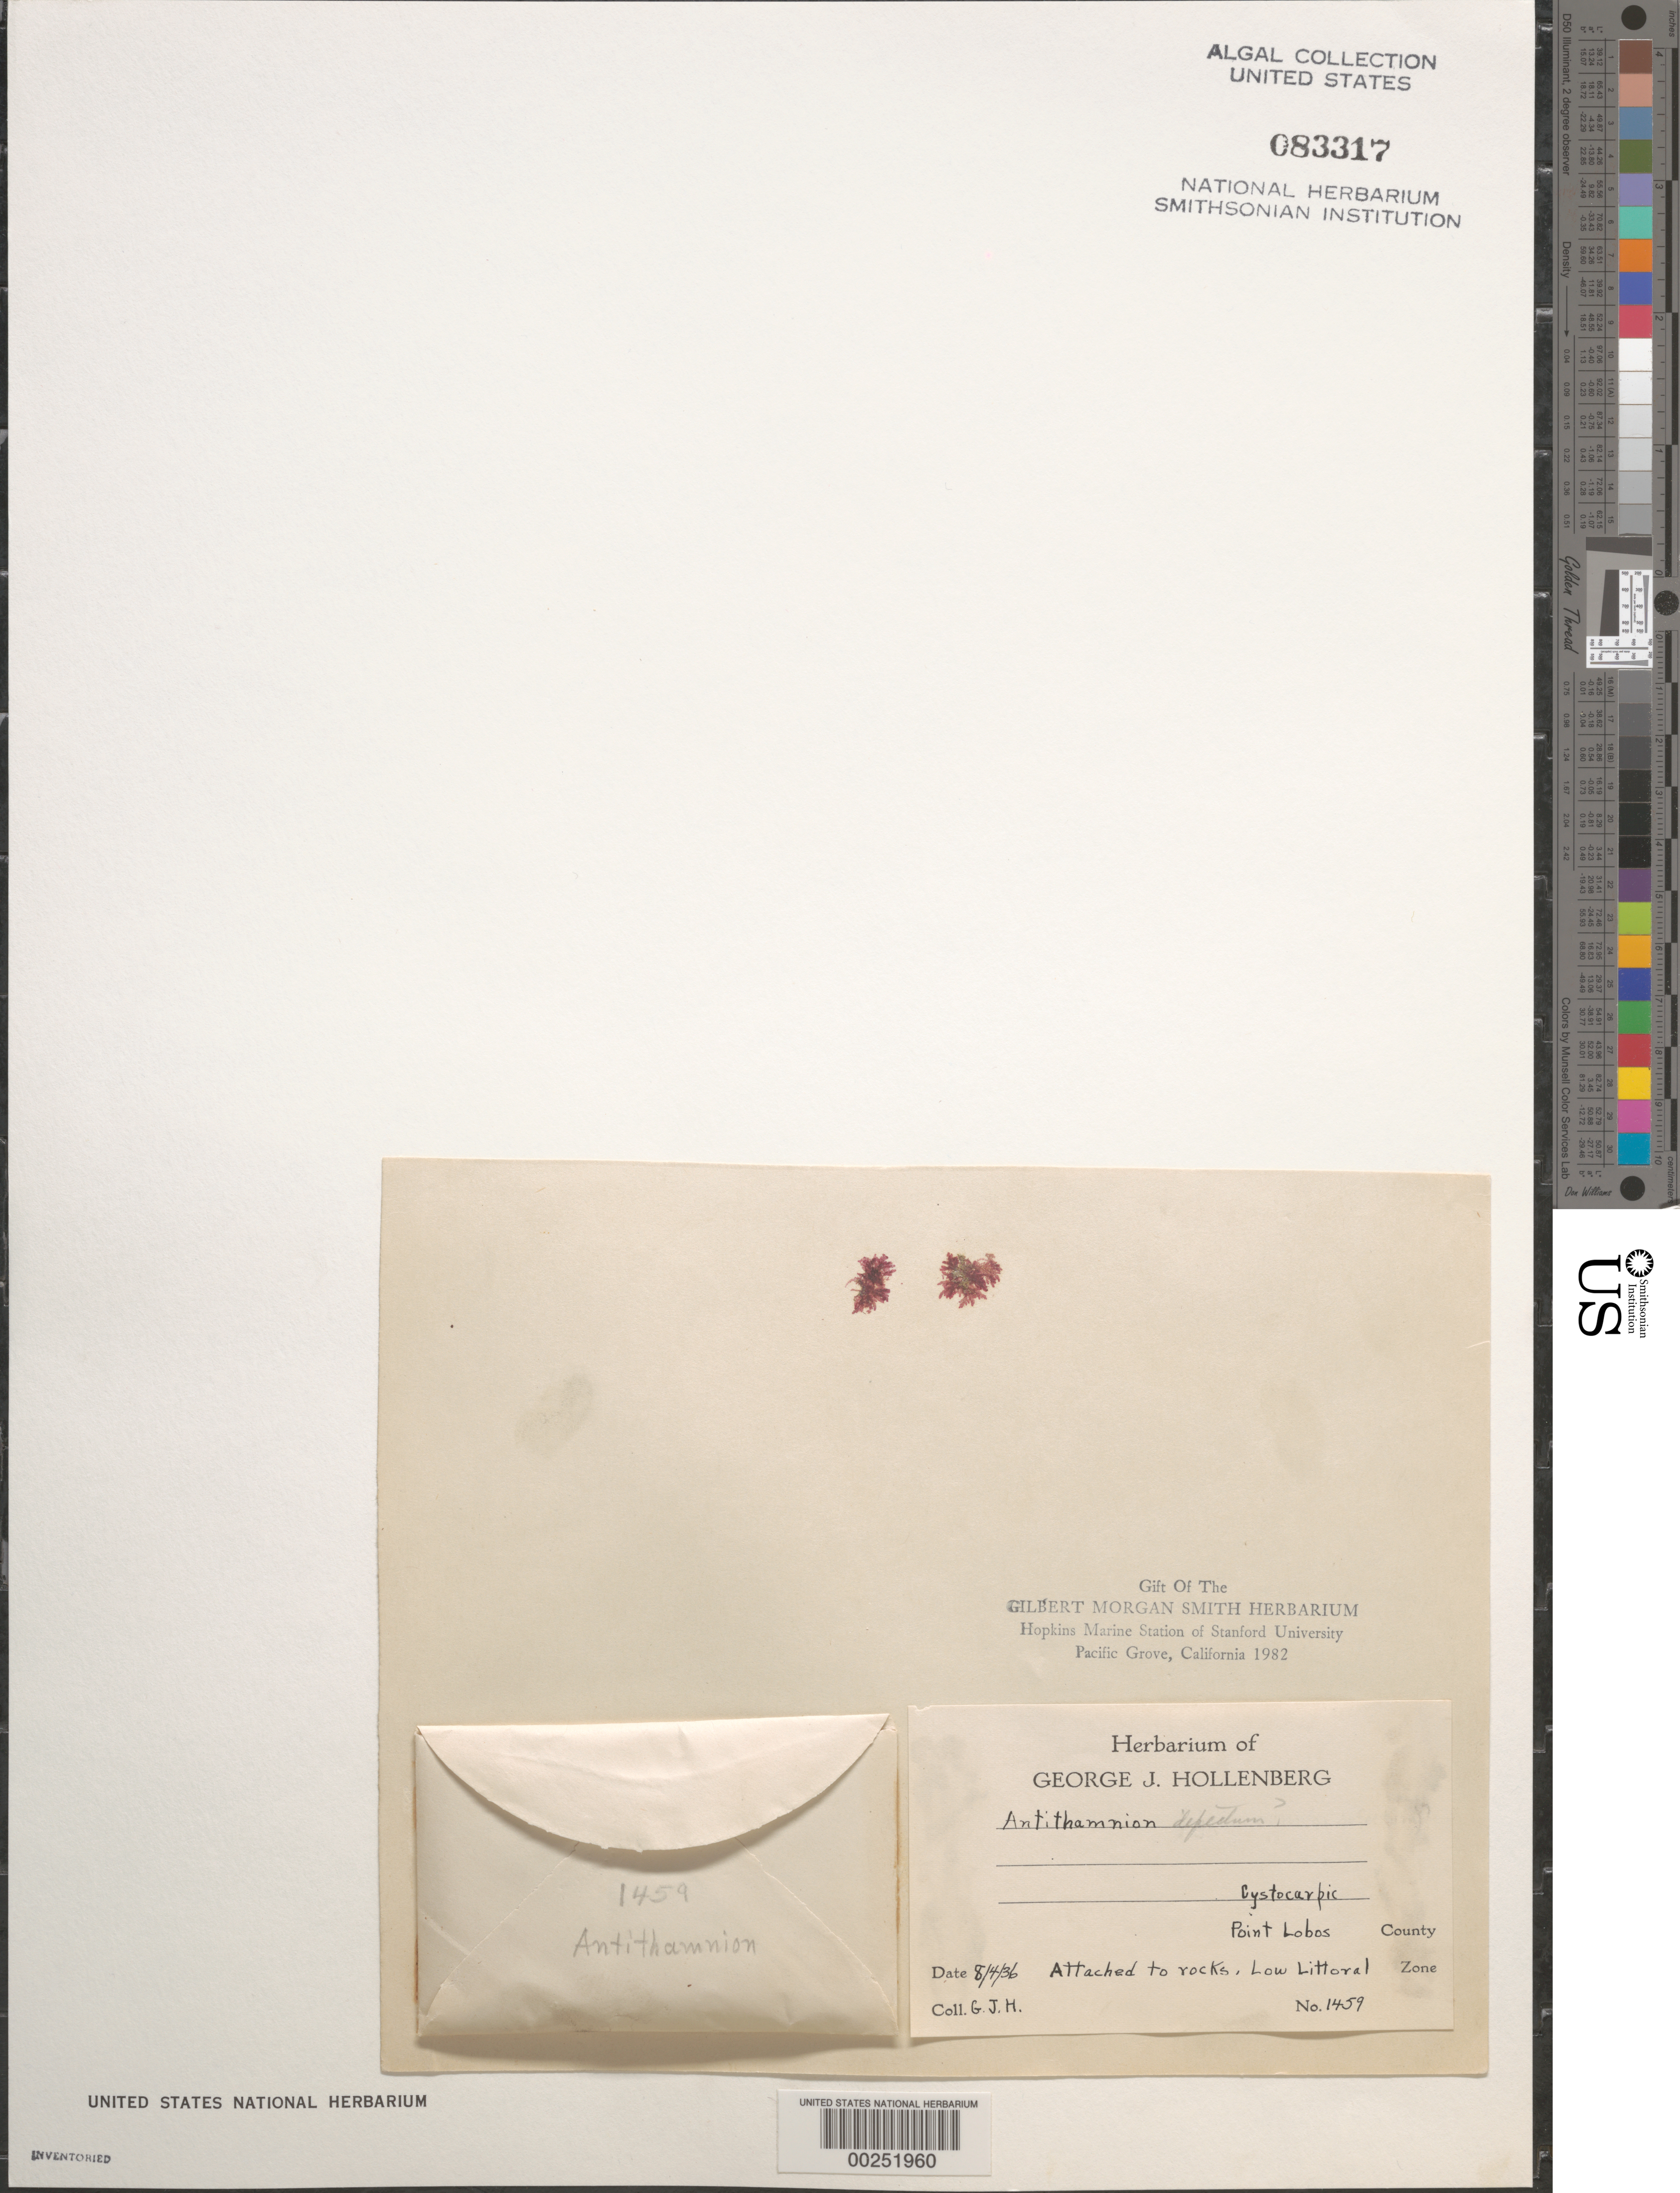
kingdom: Plantae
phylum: Rhodophyta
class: Florideophyceae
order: Ceramiales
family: Ceramiaceae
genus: Antithamnion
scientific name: Antithamnion defectum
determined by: Hollenberg, George J.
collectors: G. Hollenberg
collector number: GJH 1459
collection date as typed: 04 Aug 1936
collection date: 1936-08-04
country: United States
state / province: California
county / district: Monterey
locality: Point Lobos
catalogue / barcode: US 83317